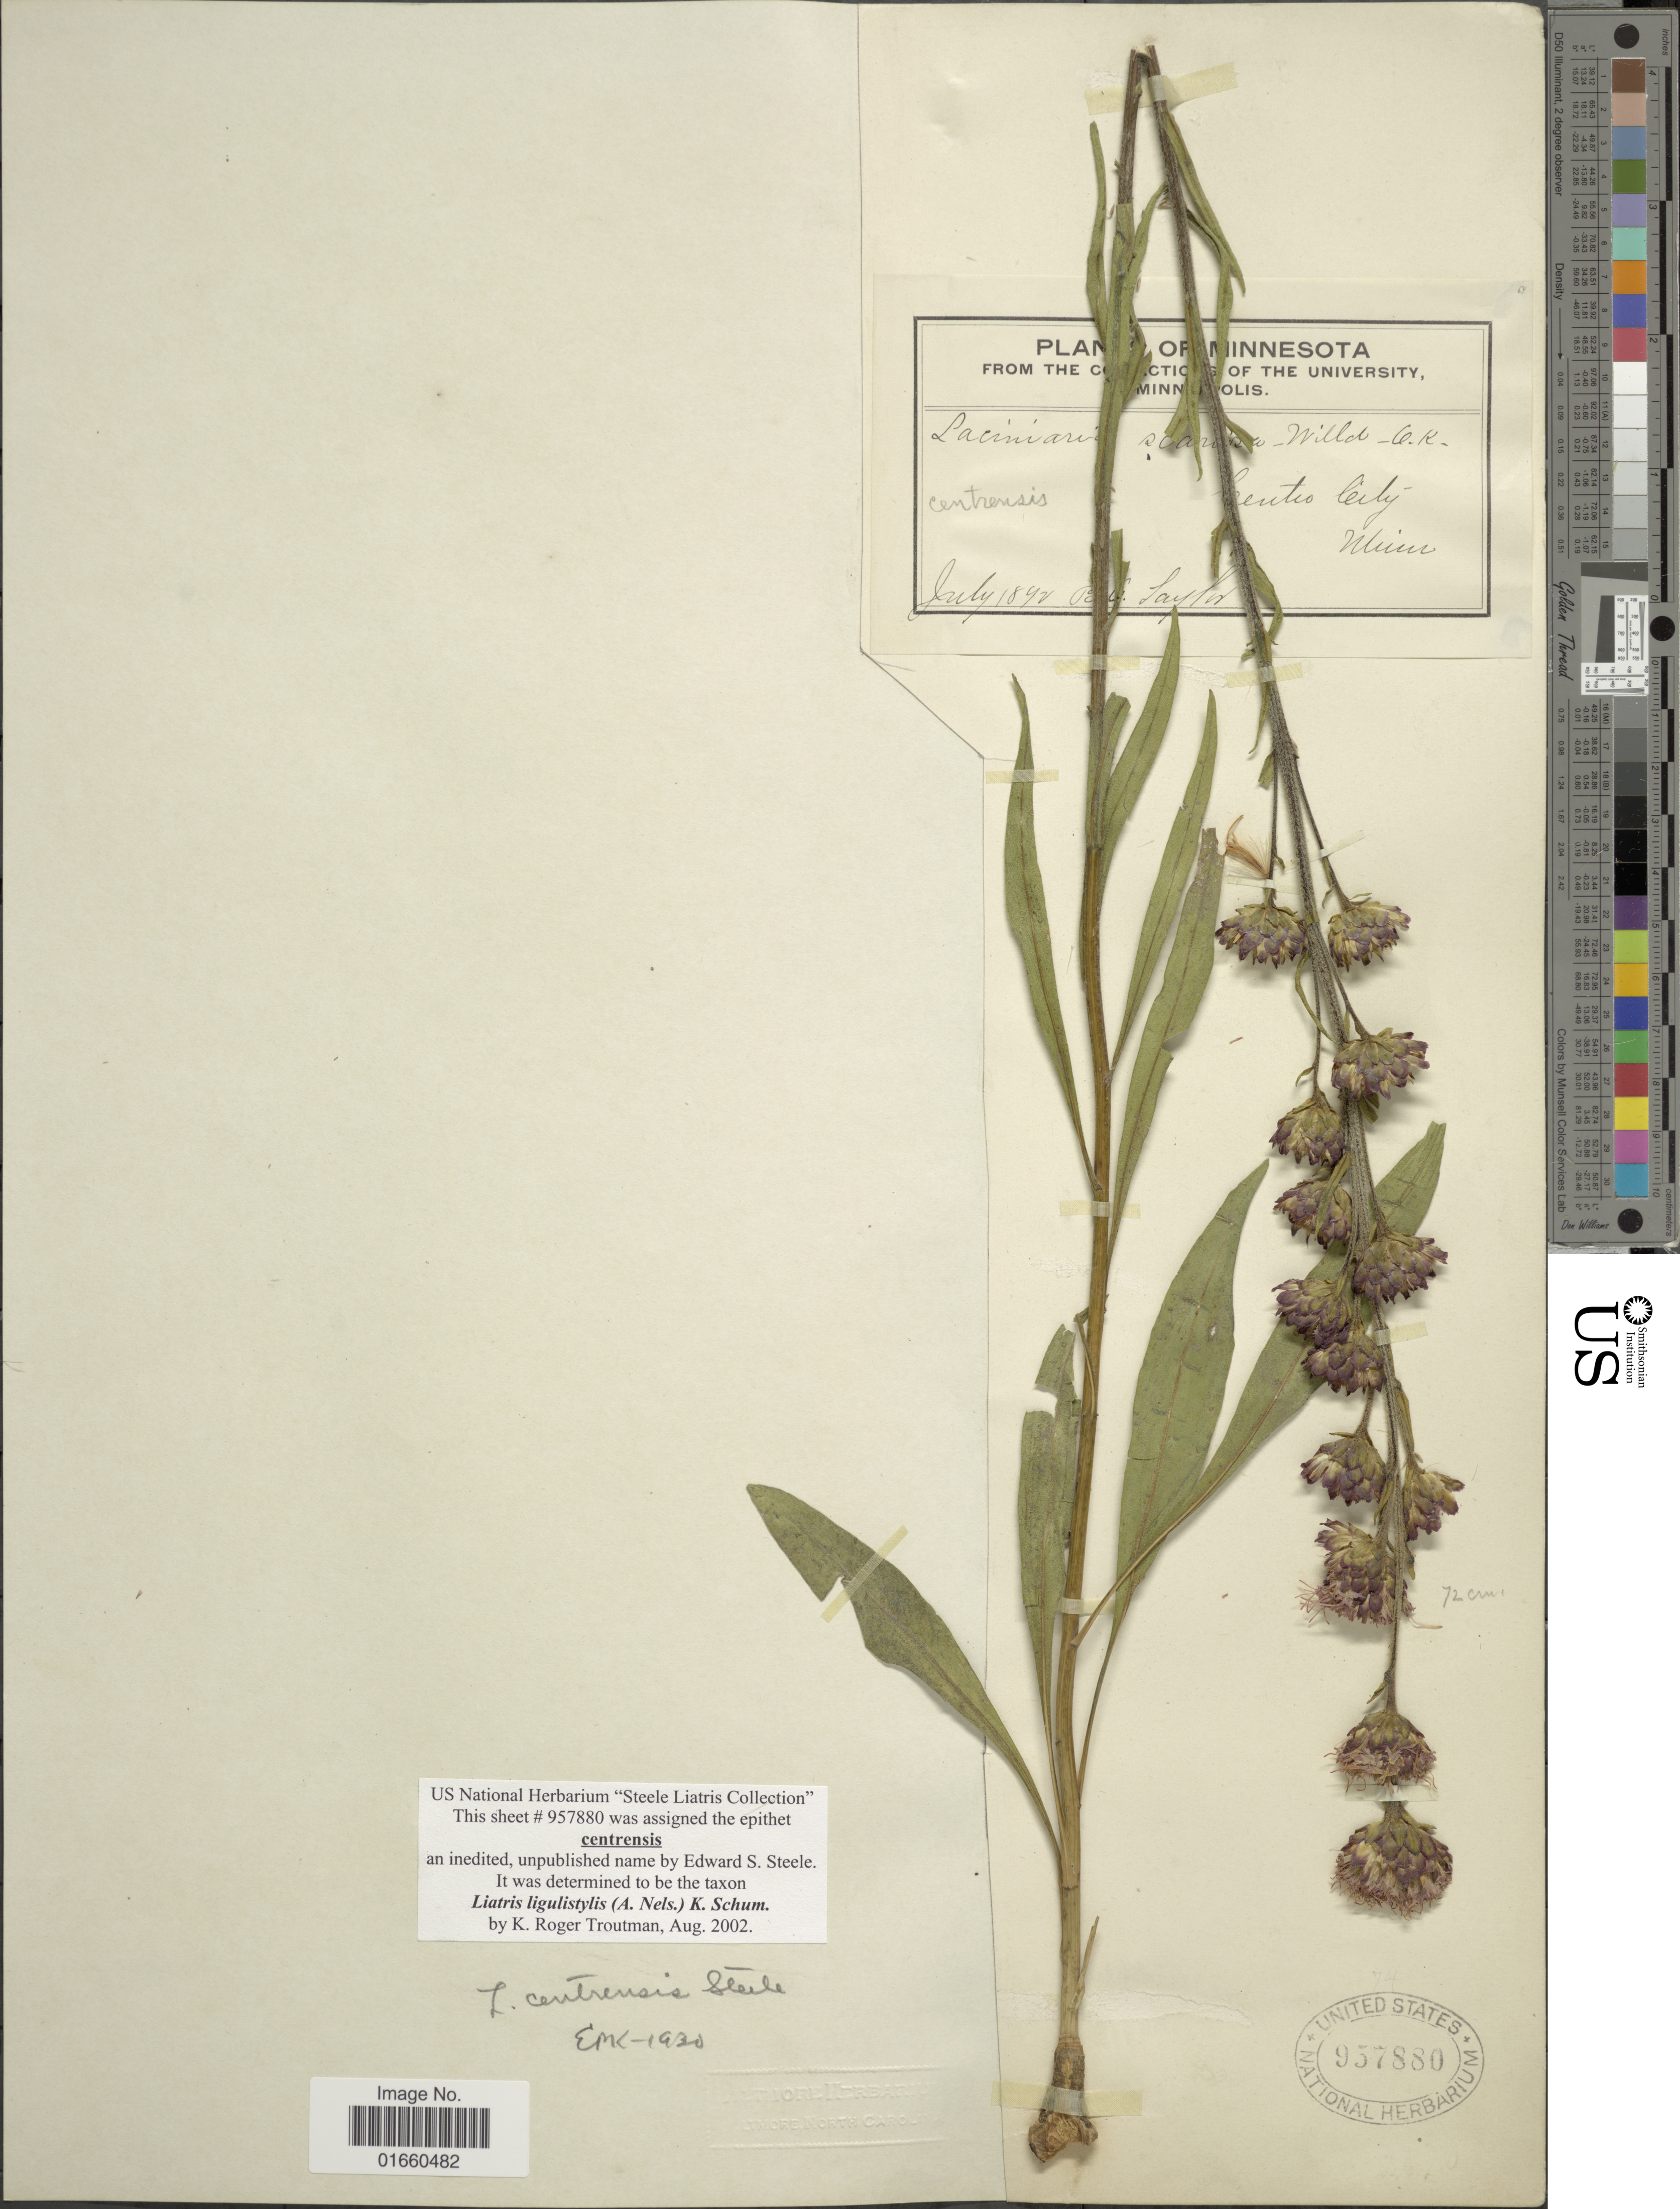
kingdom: Plantae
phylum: Tracheophyta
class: Magnoliopsida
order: Asterales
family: Asteraceae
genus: Liatris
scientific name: Liatris ligulistylis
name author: (A. Nelson) K. Schum.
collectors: B. C. Taylor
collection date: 1892-07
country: United States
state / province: Minnesota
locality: Center City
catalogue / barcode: US 957880